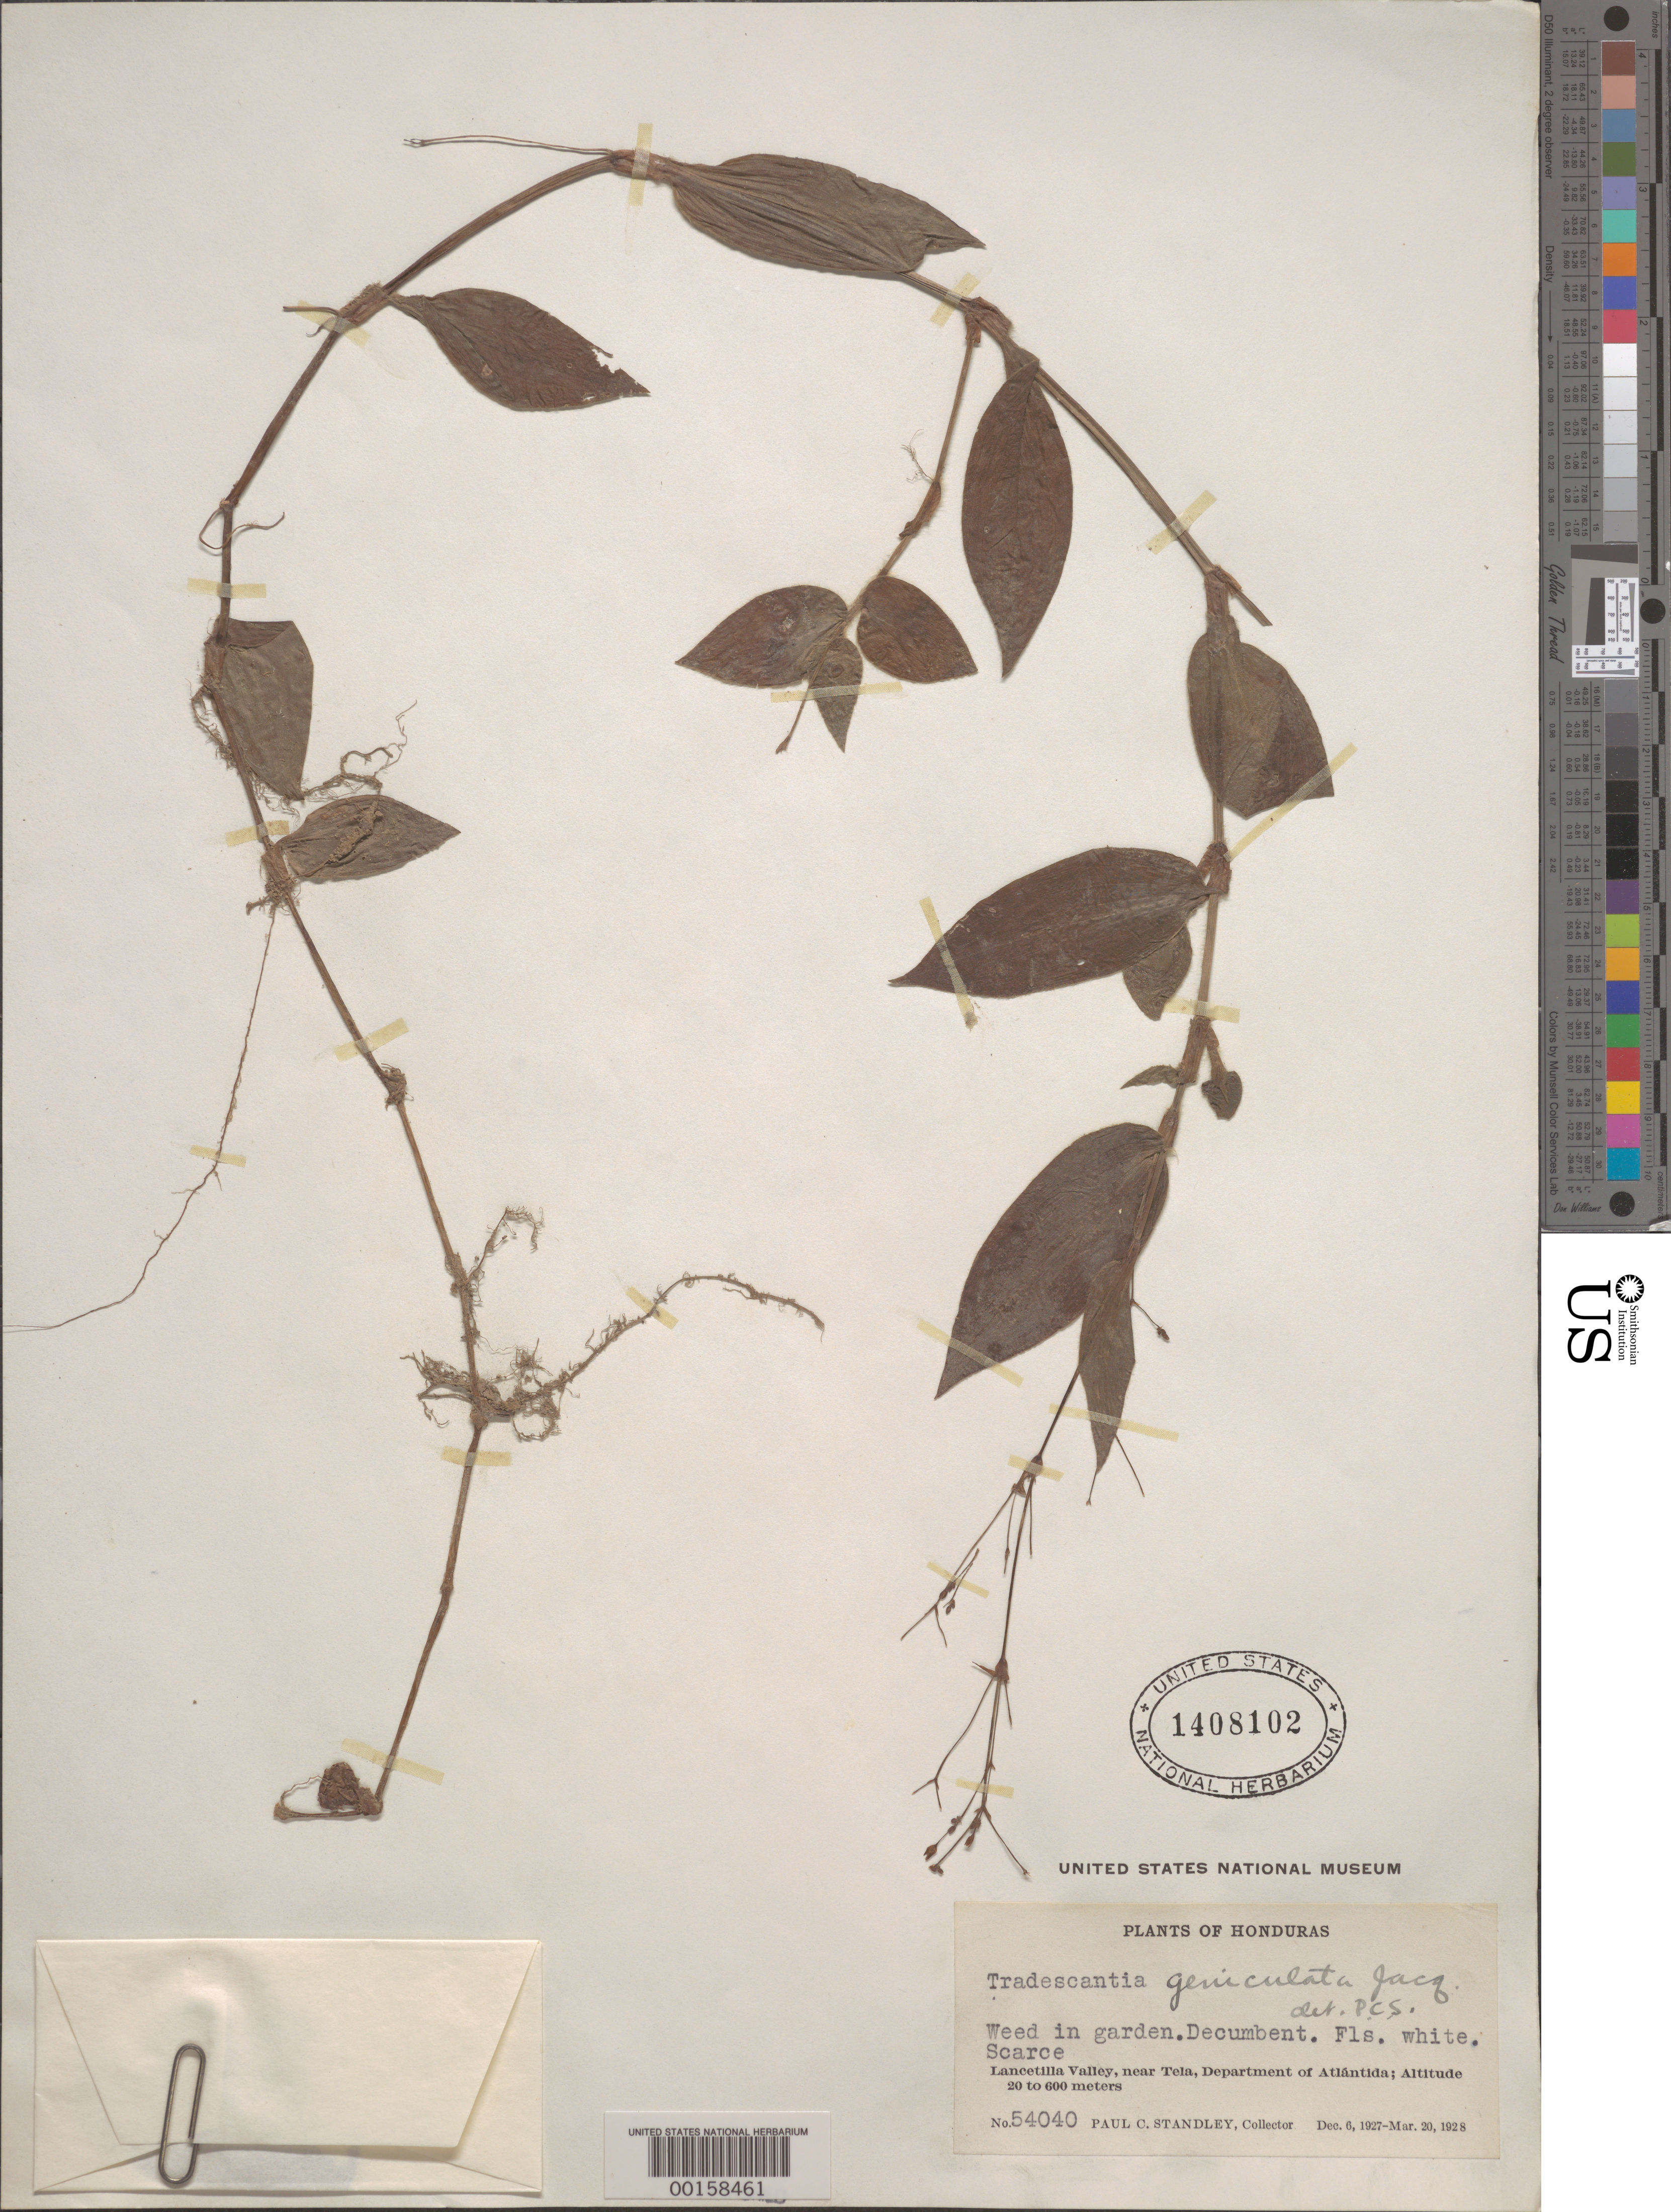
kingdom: Plantae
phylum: Tracheophyta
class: Liliopsida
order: Commelinales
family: Commelinaceae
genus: Gibasis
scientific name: Gibasis geniculata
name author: (Jacq.) Rohweder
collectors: P. C. Standley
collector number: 54040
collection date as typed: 06 Dec 1927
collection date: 1927-12-06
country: Honduras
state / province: Atlántida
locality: Lancetilla Valley, near Tela.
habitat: Garden edge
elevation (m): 20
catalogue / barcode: US 1408102